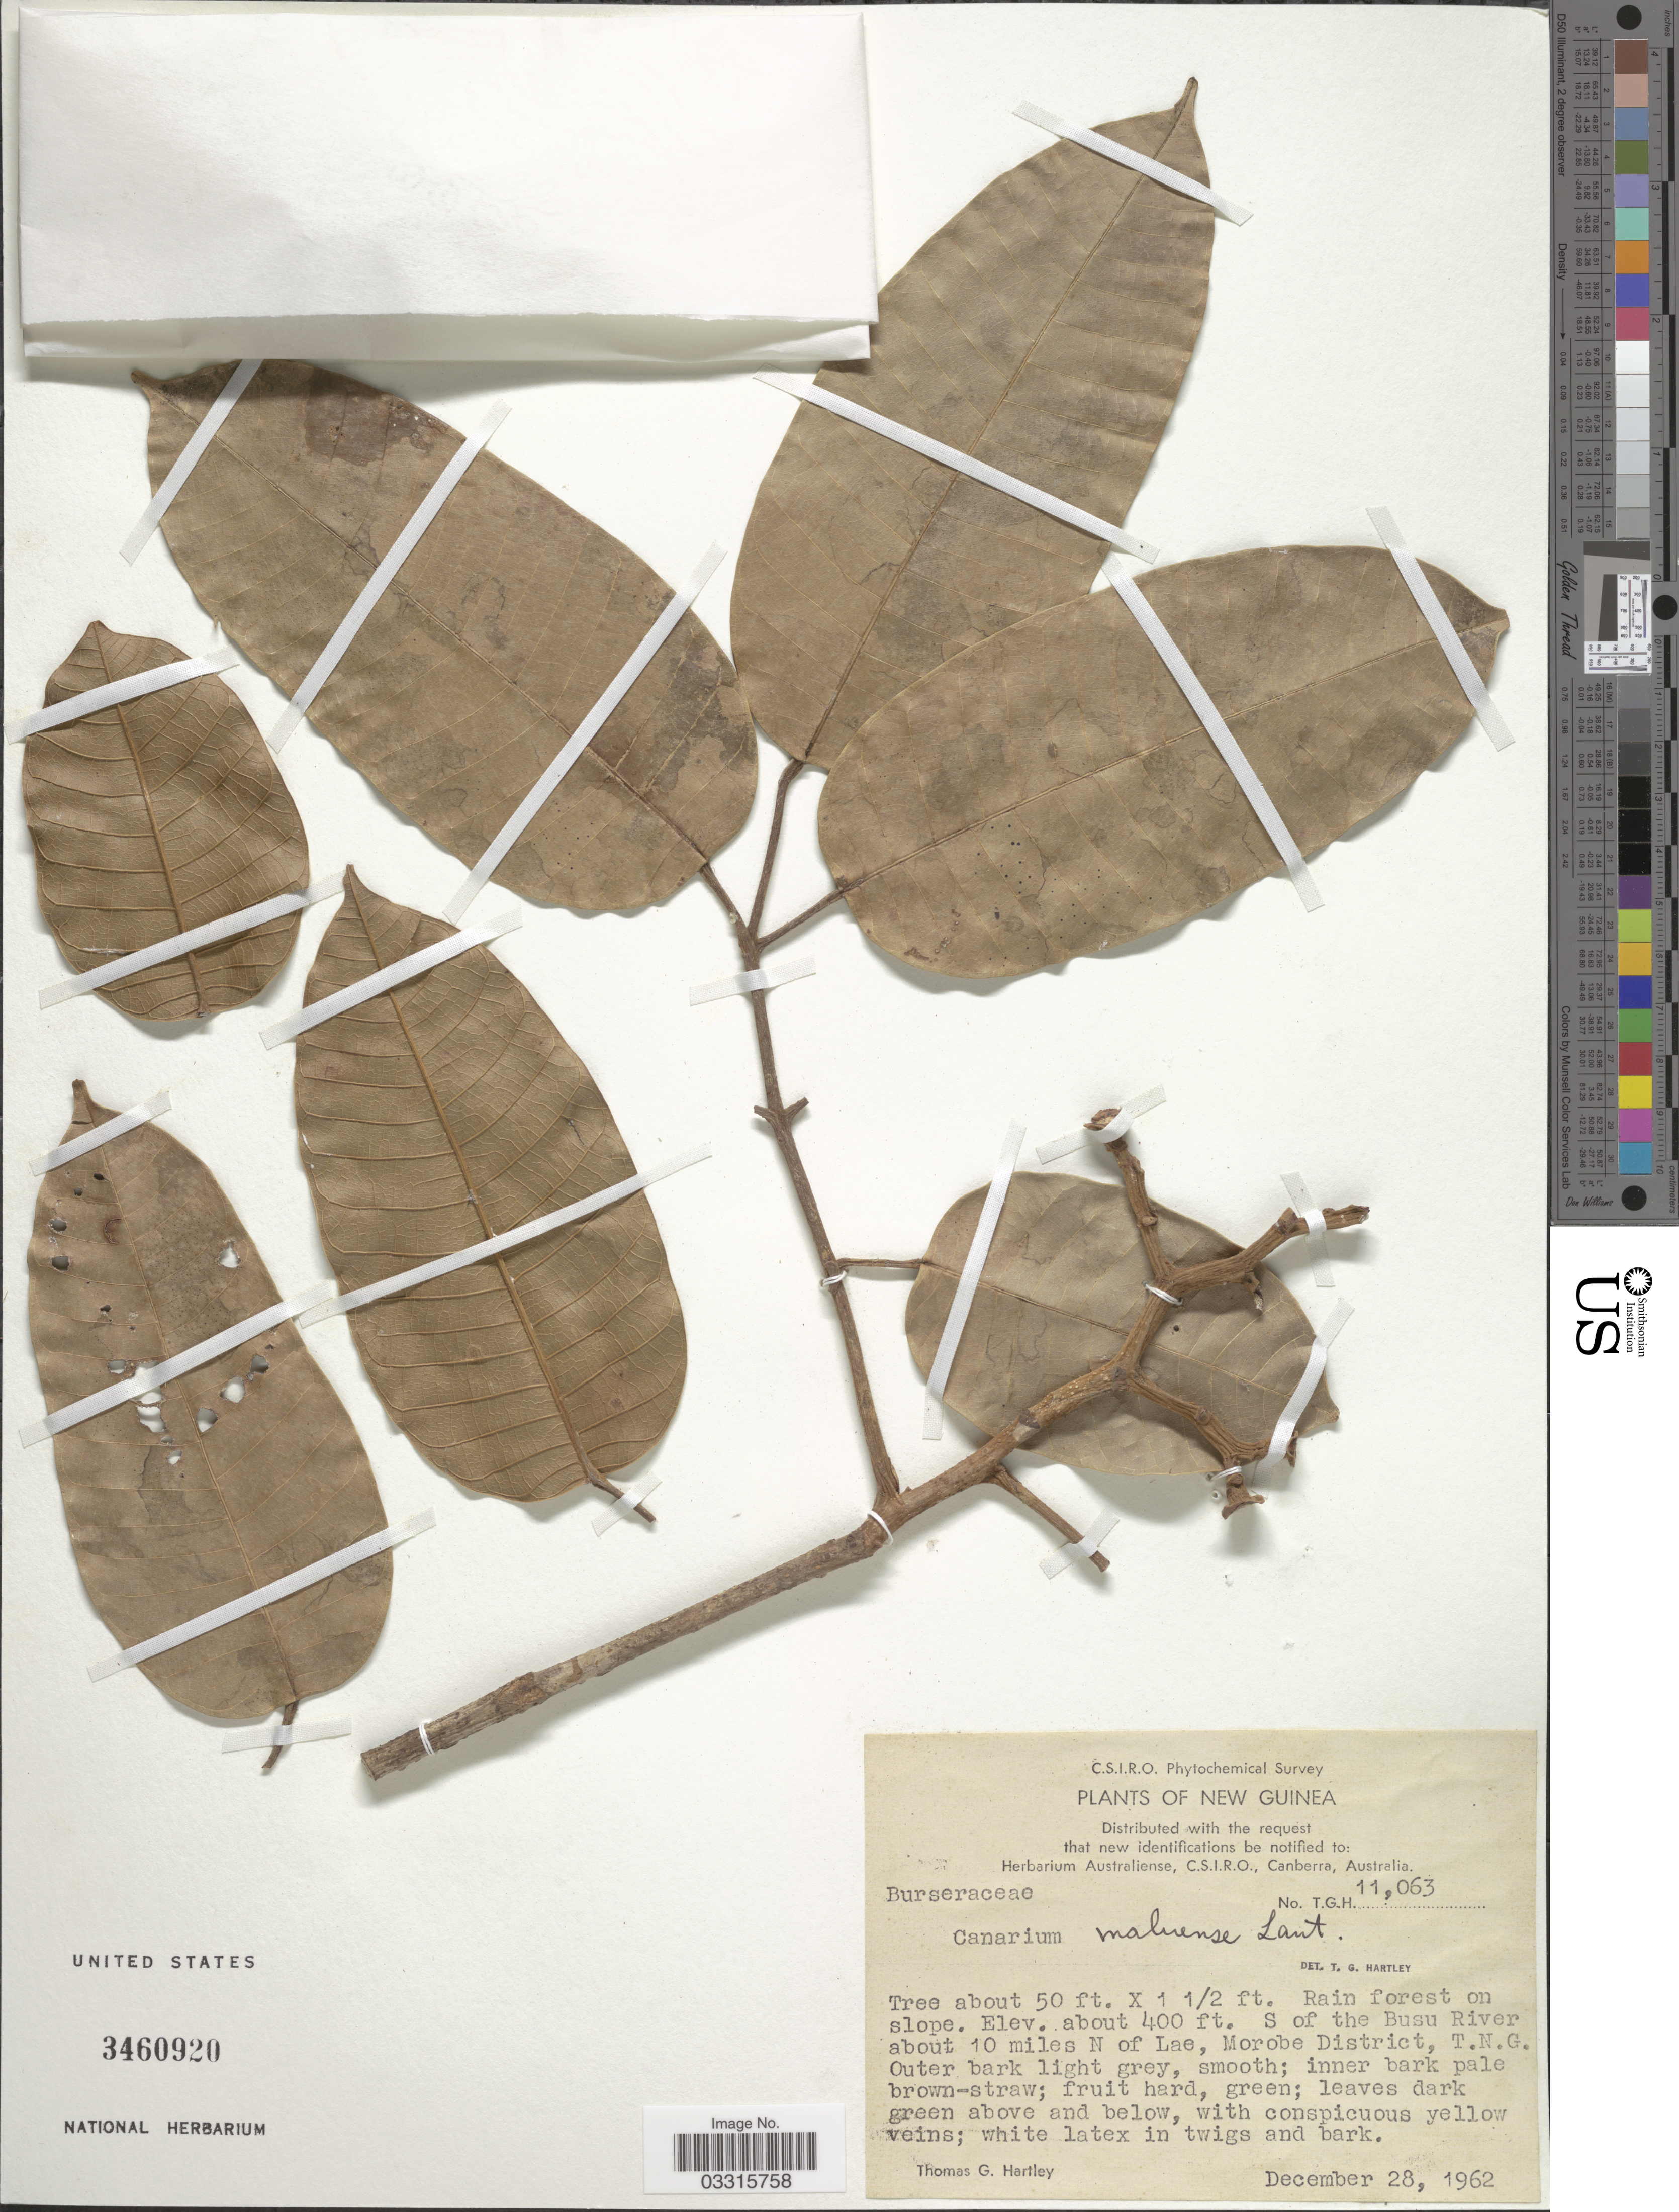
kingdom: Plantae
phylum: Tracheophyta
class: Magnoliopsida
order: Sapindales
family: Burseraceae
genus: Canarium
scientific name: Canarium maluense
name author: Lauterb.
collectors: T. G. Hartley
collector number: TGH 11063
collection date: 1962-12-28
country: Papua New Guinea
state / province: Morobe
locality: New Guinea. S of the Busu River about 10 miles N of Lae, T.N.G.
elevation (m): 122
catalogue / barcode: US 3460920